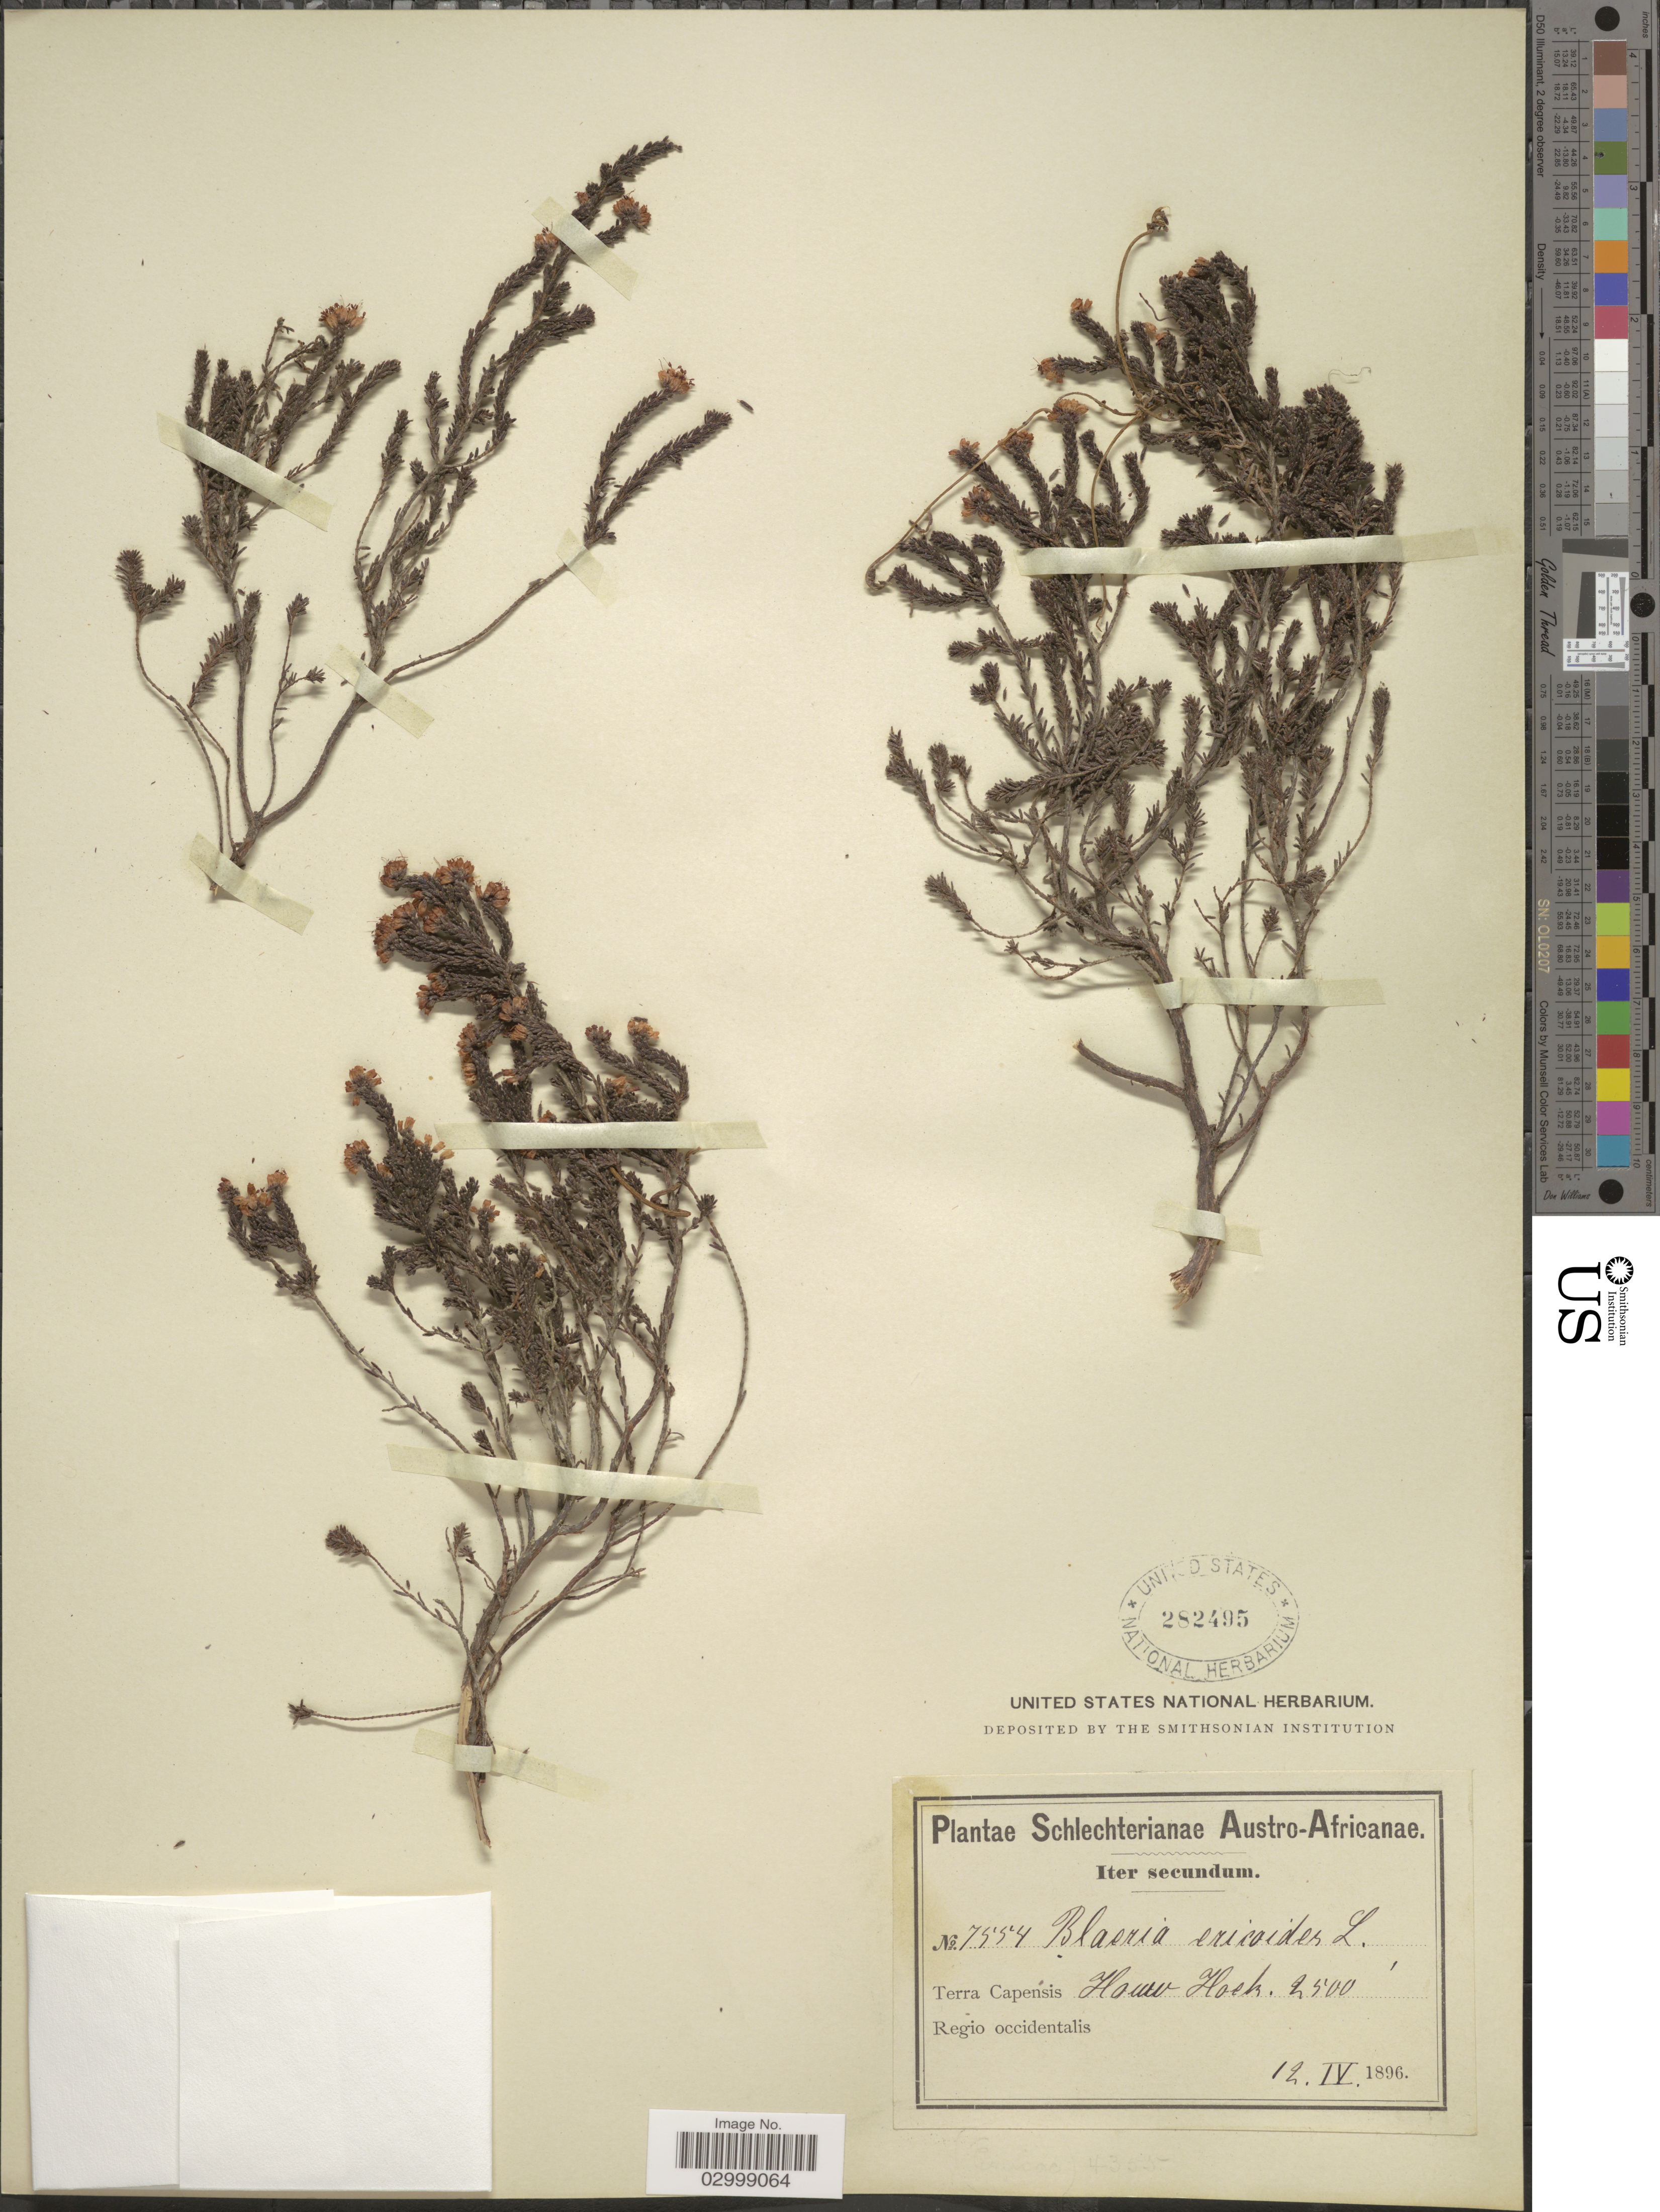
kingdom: Plantae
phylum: Tracheophyta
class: Magnoliopsida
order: Ericales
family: Ericaceae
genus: Blaeria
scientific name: Blaeria ericoides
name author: L.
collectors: Schlechter, --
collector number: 7554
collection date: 1896-04-12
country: South Africa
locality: Austro-Africanae, Houw Hoek. Regio occidentalis.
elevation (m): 762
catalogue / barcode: US 282495